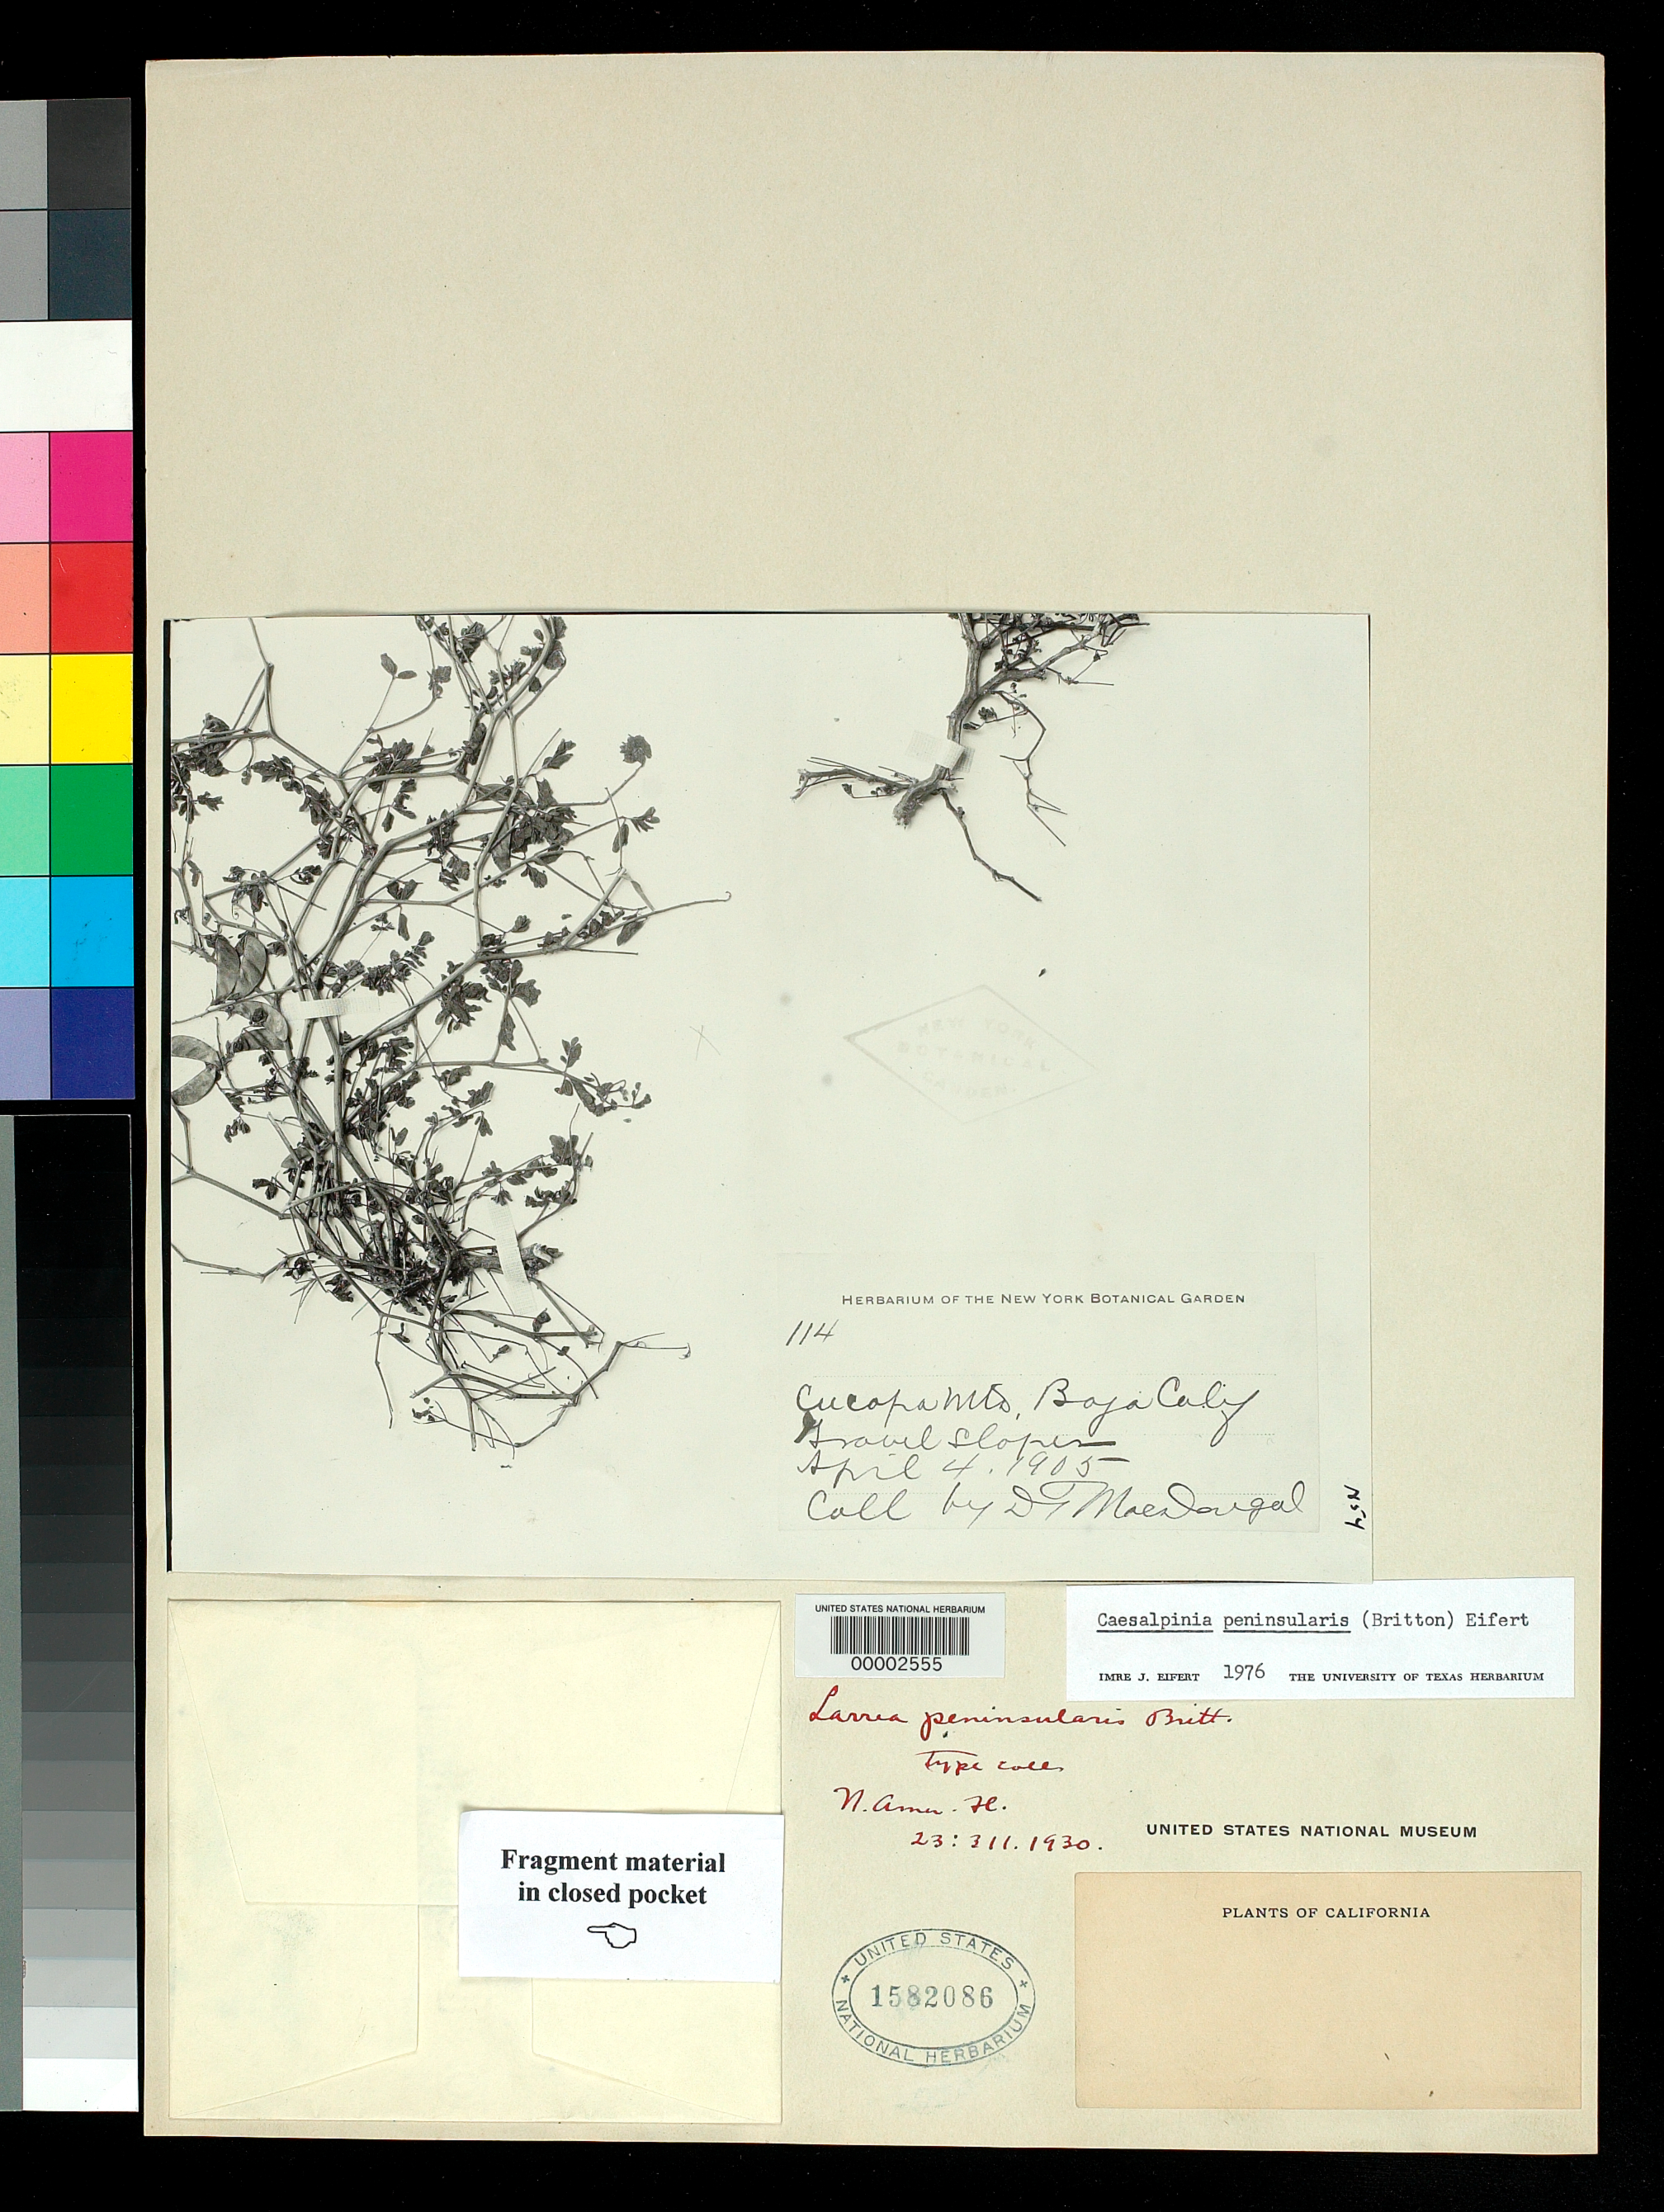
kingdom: Plantae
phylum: Tracheophyta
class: Magnoliopsida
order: Fabales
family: Fabaceae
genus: Larrea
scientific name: Larrea peninsularis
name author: Britton & Rose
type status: Type Fragment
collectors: D. T. MacDougal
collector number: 114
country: United States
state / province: California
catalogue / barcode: US 1582086